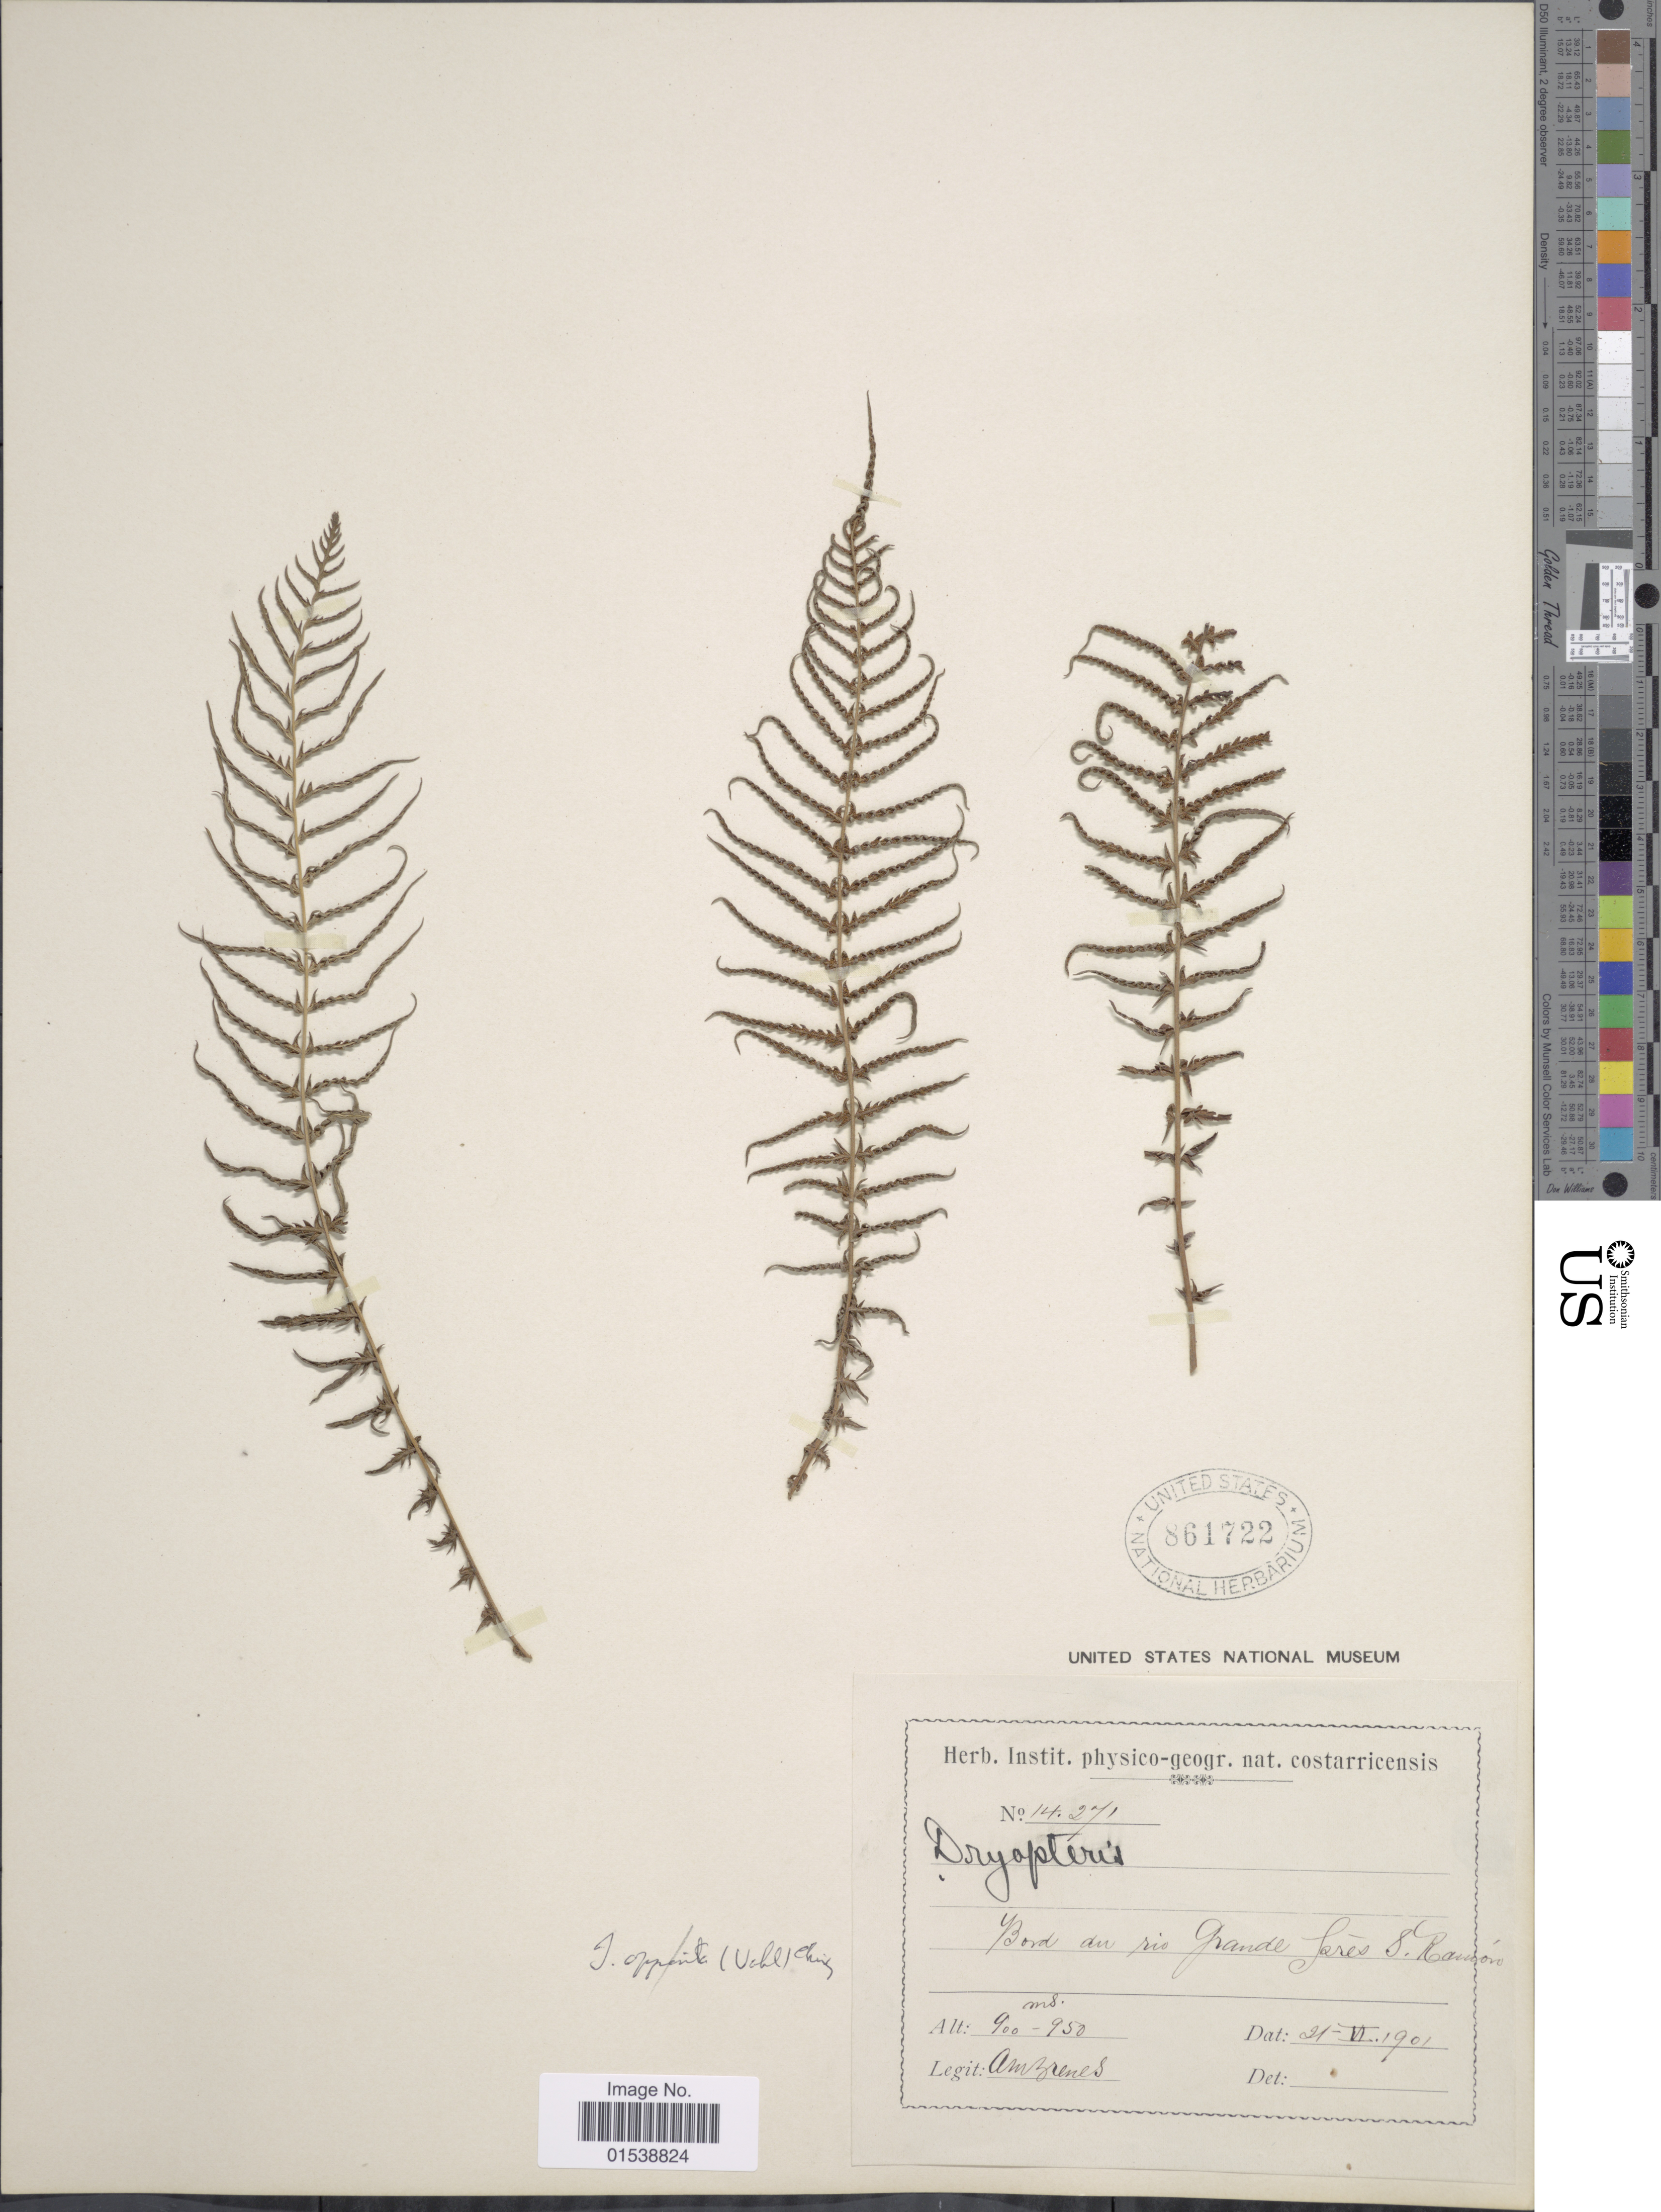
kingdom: Plantae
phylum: Tracheophyta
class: Polypodiopsida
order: Polypodiales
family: Thelypteridaceae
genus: Amauropelta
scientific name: Amauropelta resinifera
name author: (Desv.) Pic. Serm.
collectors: A. Brenes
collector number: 14271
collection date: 1901-06-21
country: Costa Rica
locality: Bord au Rio Grande, pres S. Ramon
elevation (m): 900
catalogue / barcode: US 861722